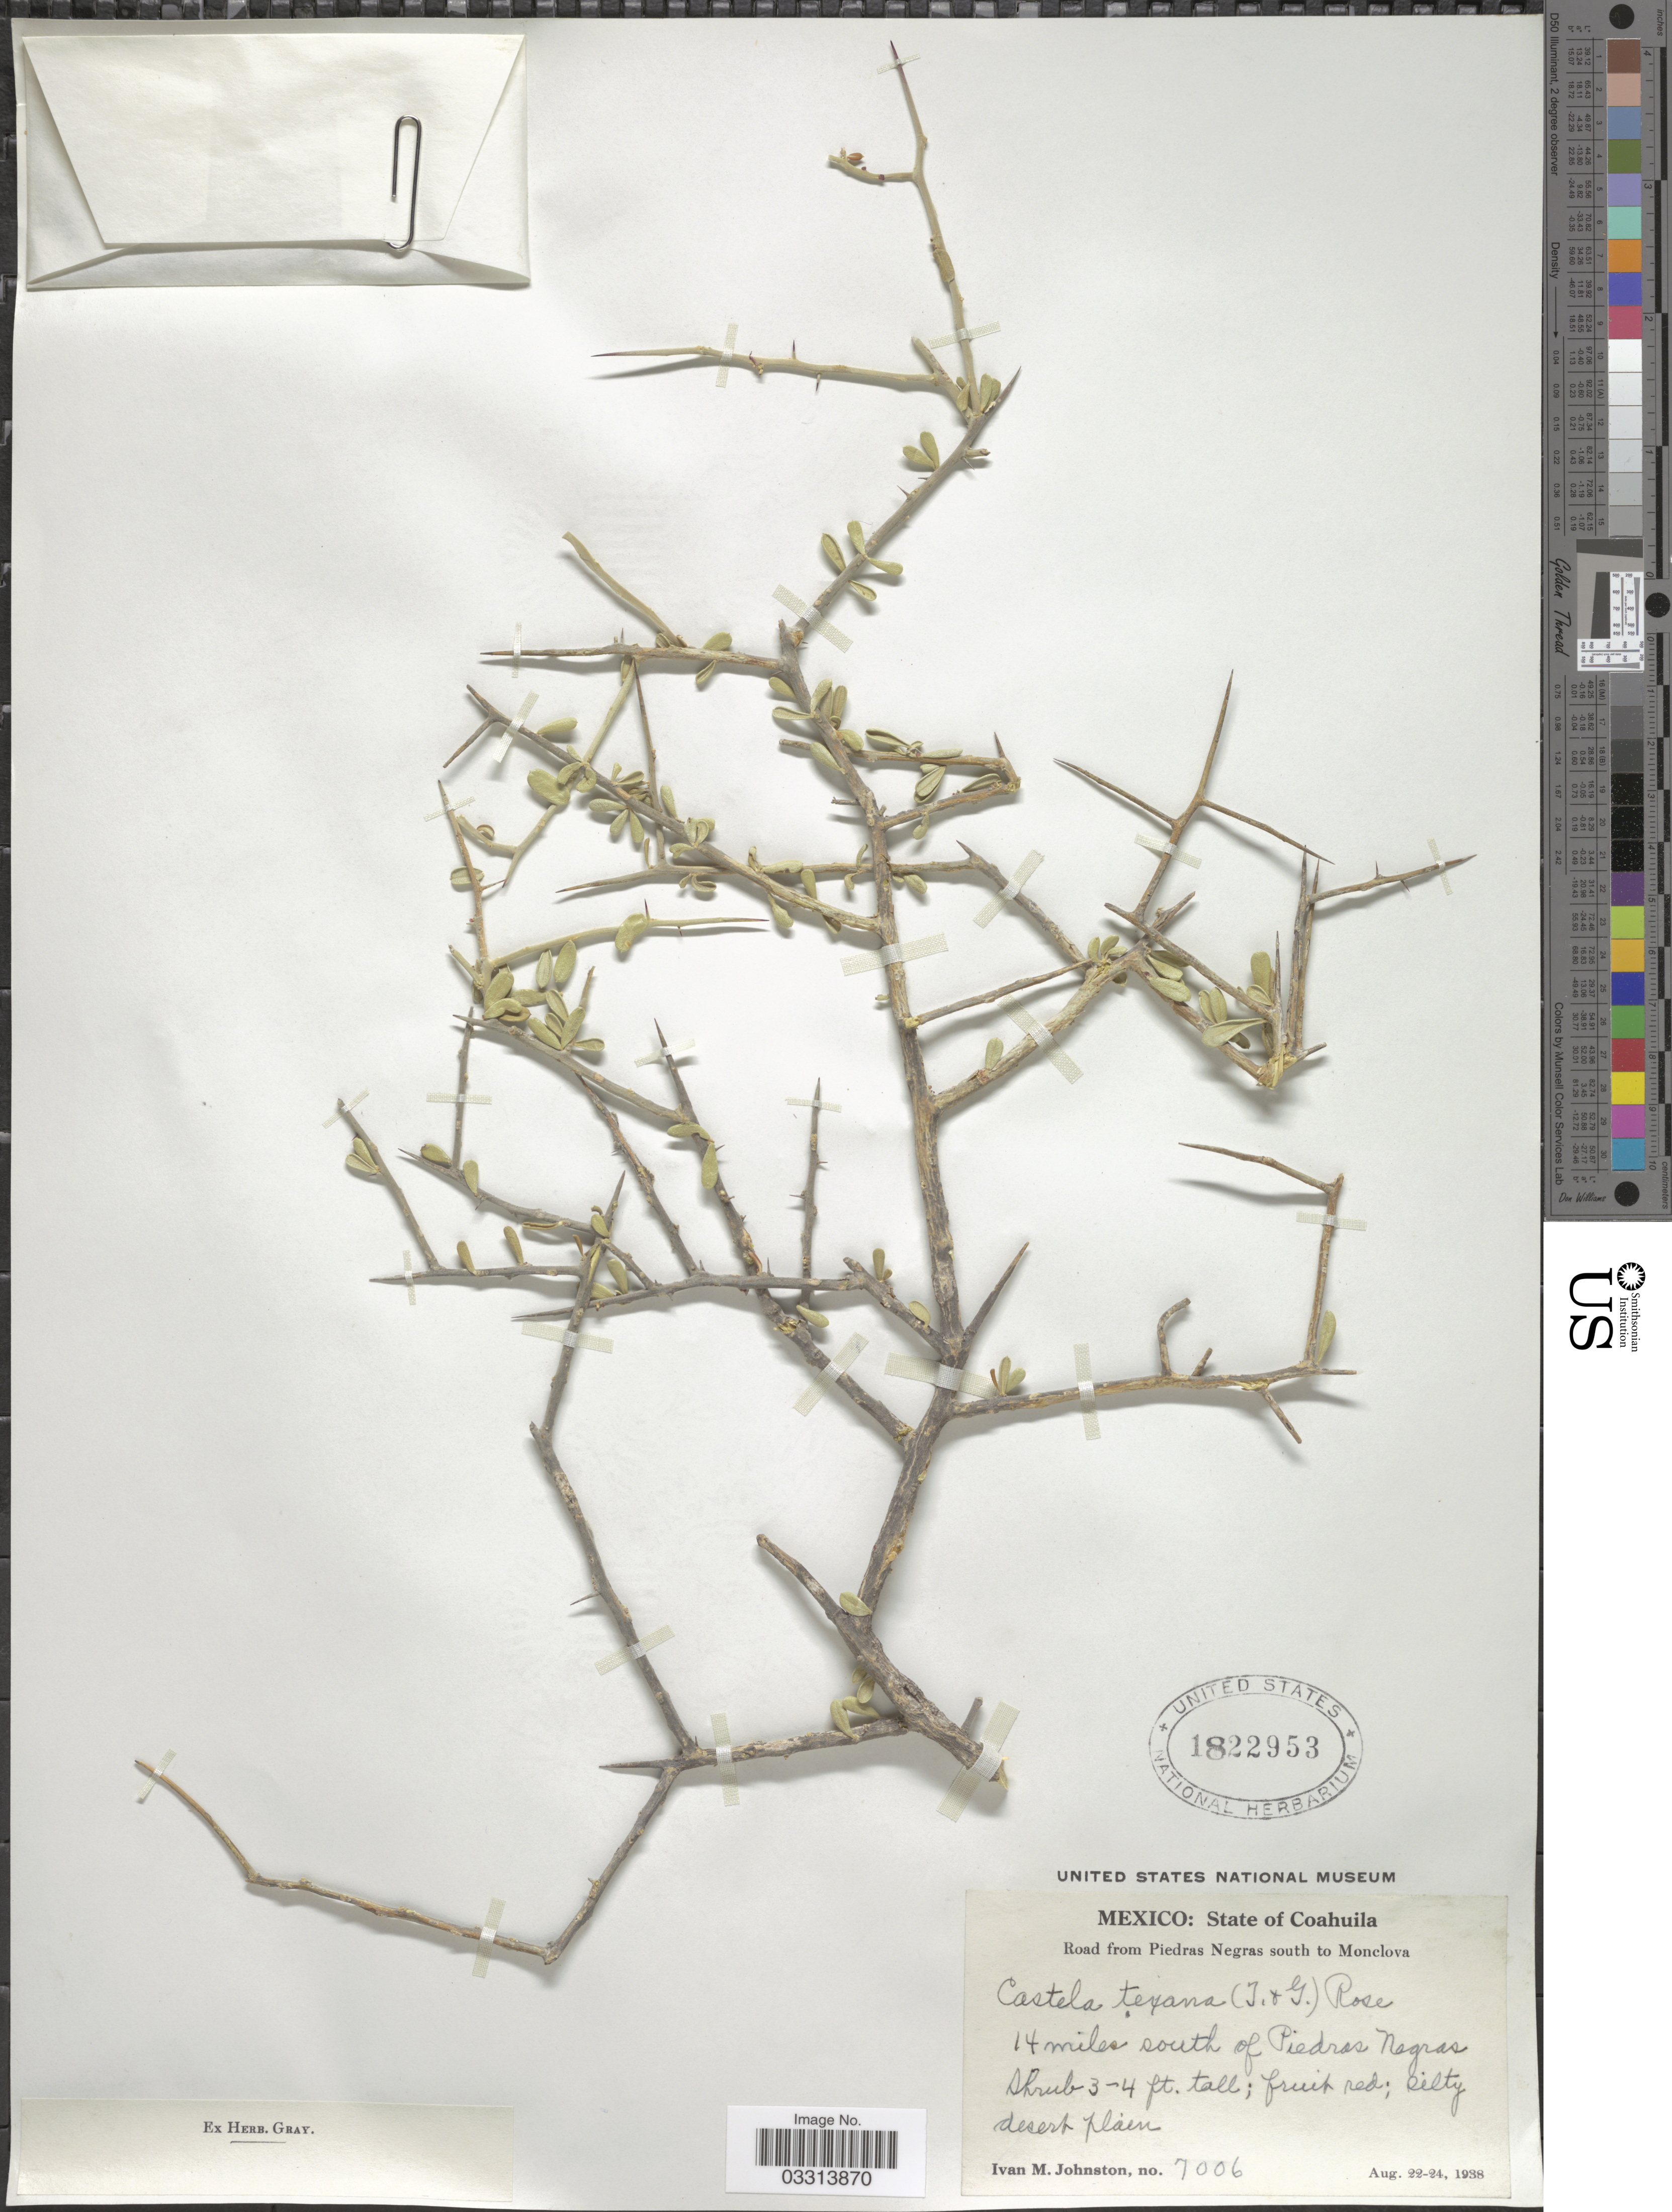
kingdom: Plantae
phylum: Tracheophyta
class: Magnoliopsida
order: Sapindales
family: Simaroubaceae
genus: Castela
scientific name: Castela tortuosa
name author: Liebm.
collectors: I.M. Johnston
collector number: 7006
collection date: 1938-08-22/1938-08-24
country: Mexico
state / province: Coahuila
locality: Road from Piedras Negras south to Monclova. 14 miles south of Piedras Negras.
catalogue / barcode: US 1822953